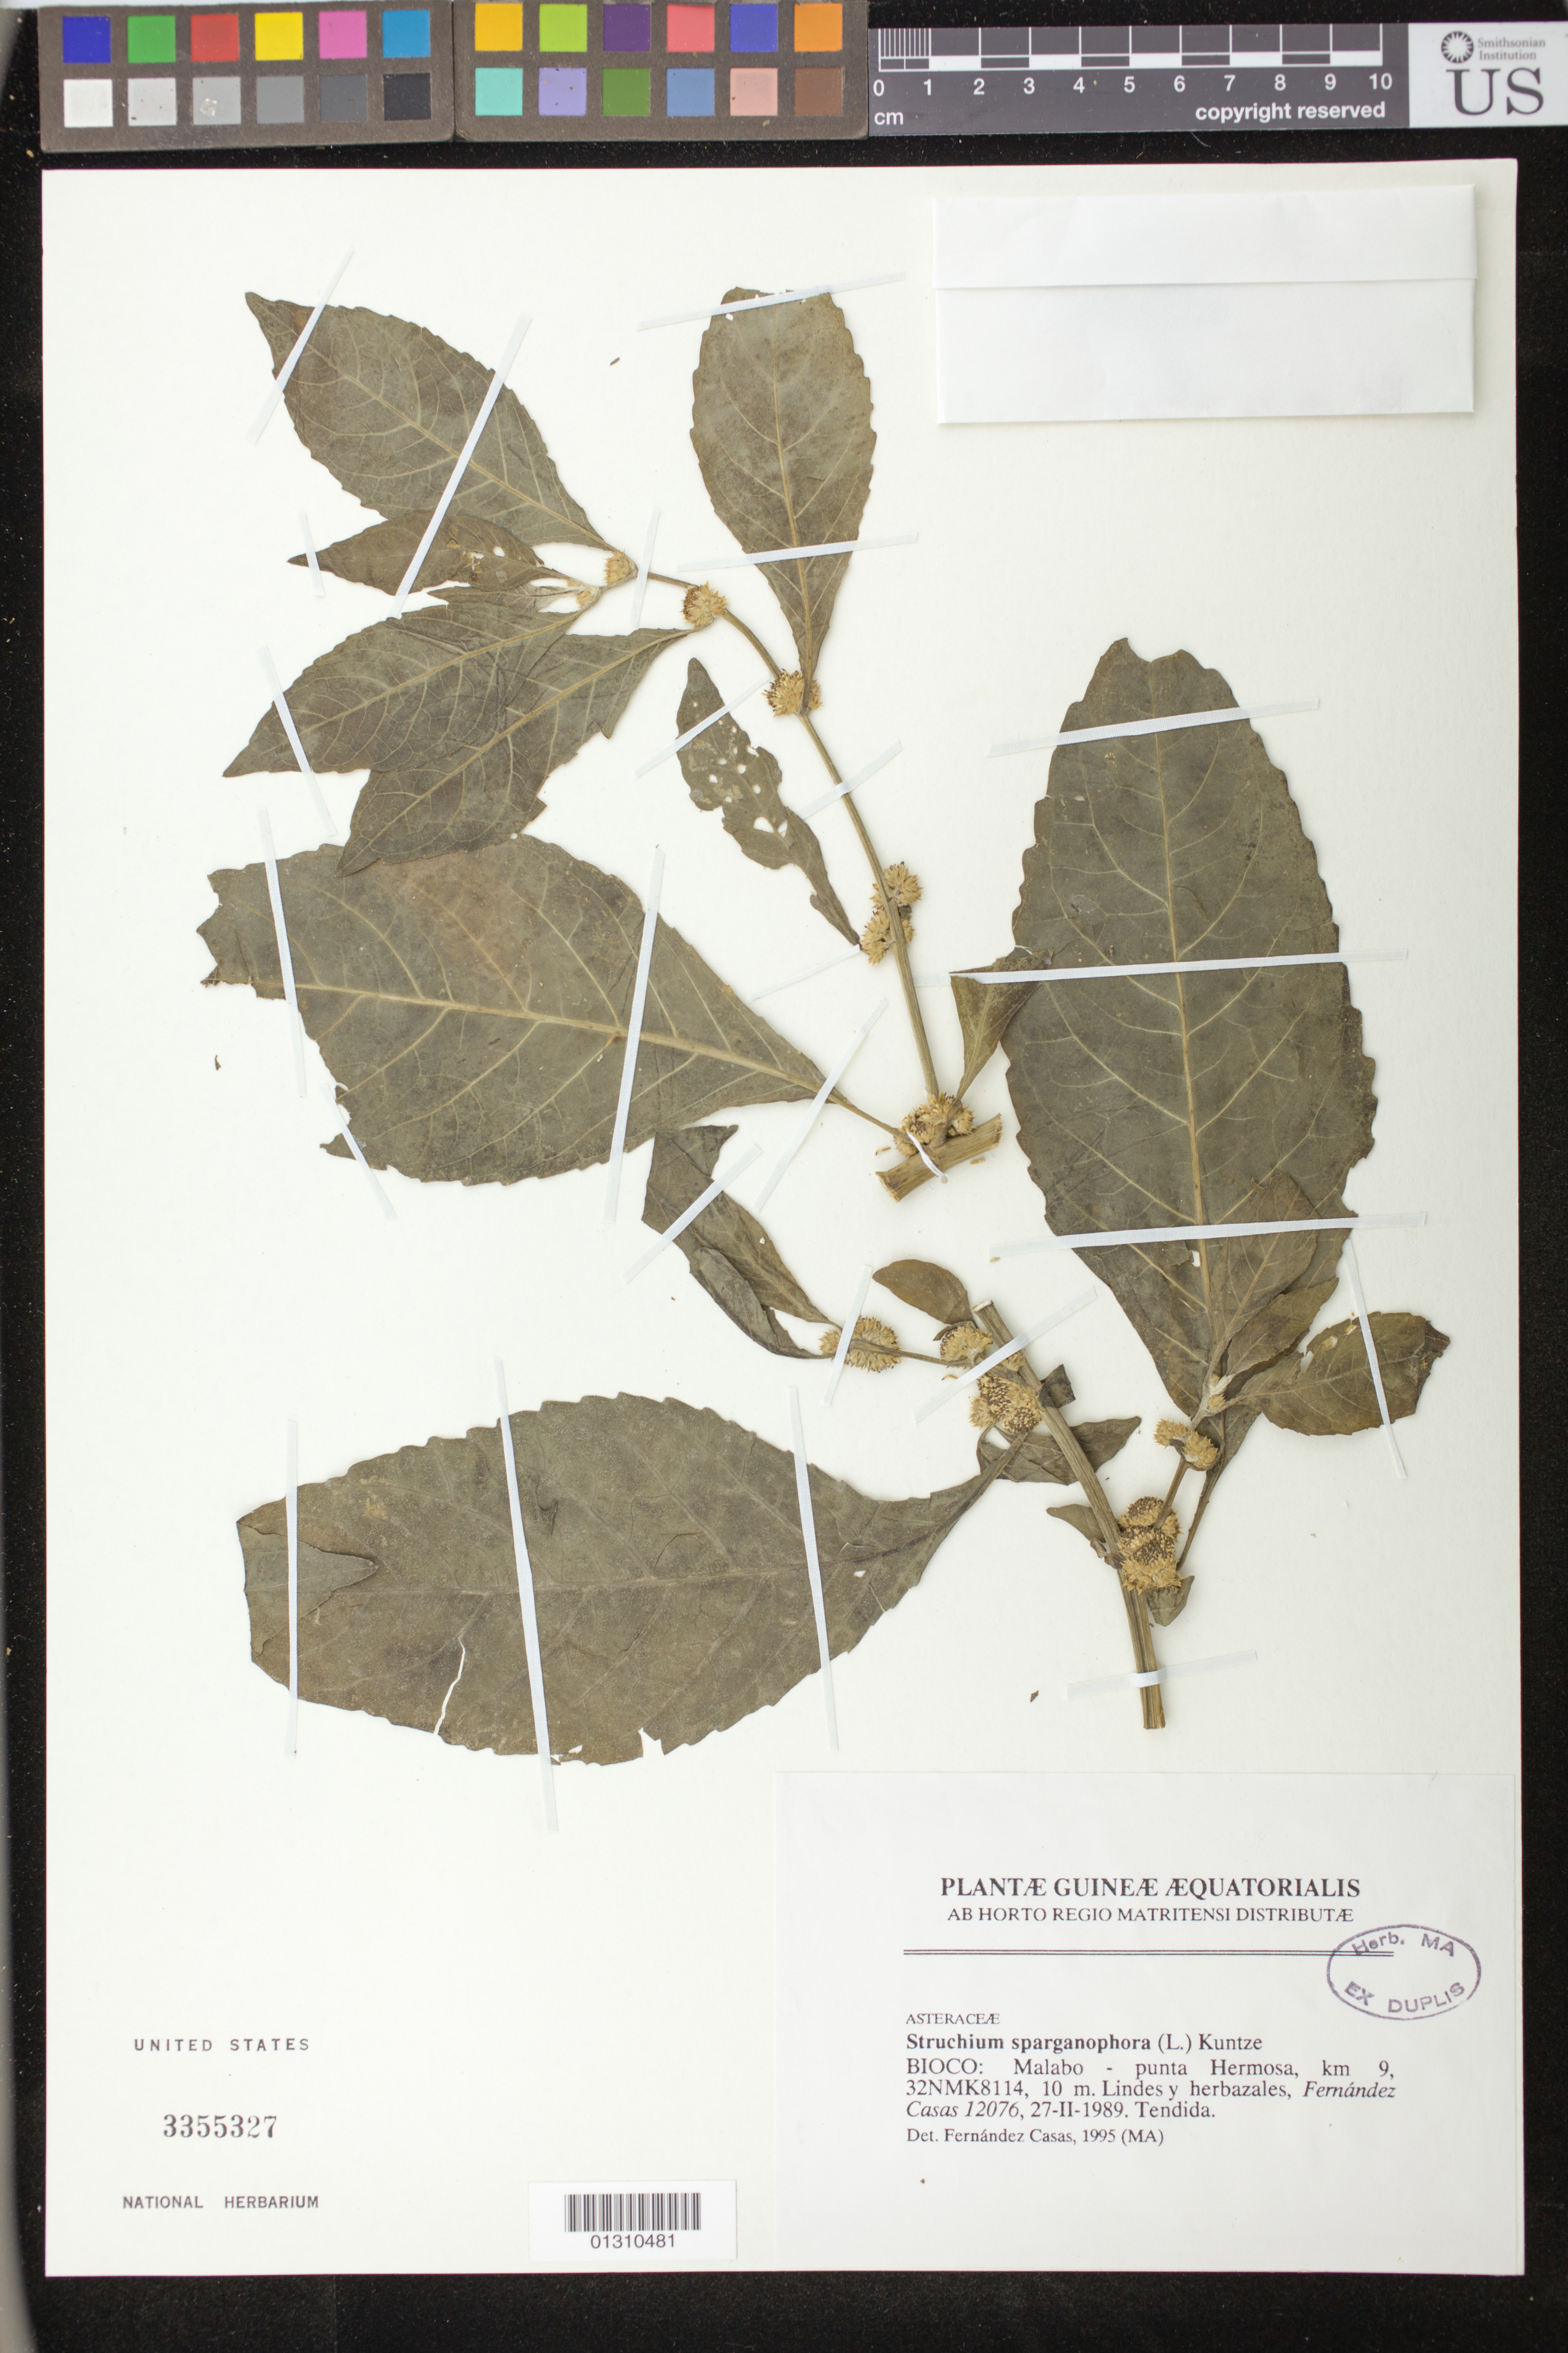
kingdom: Plantae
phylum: Tracheophyta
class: Magnoliopsida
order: Asterales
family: Asteraceae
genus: Struchium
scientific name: Struchium sparganophorum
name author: (L.) Kuntze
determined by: Fernández Casas, F. J.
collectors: F. J. Fernández Casas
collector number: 12076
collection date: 1989-02-27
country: Equatorial Guinea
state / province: Bioko Norte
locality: Bioco: Malabo - punta Hermosa, km 9, 32NMK8114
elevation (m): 10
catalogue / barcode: US 3355327